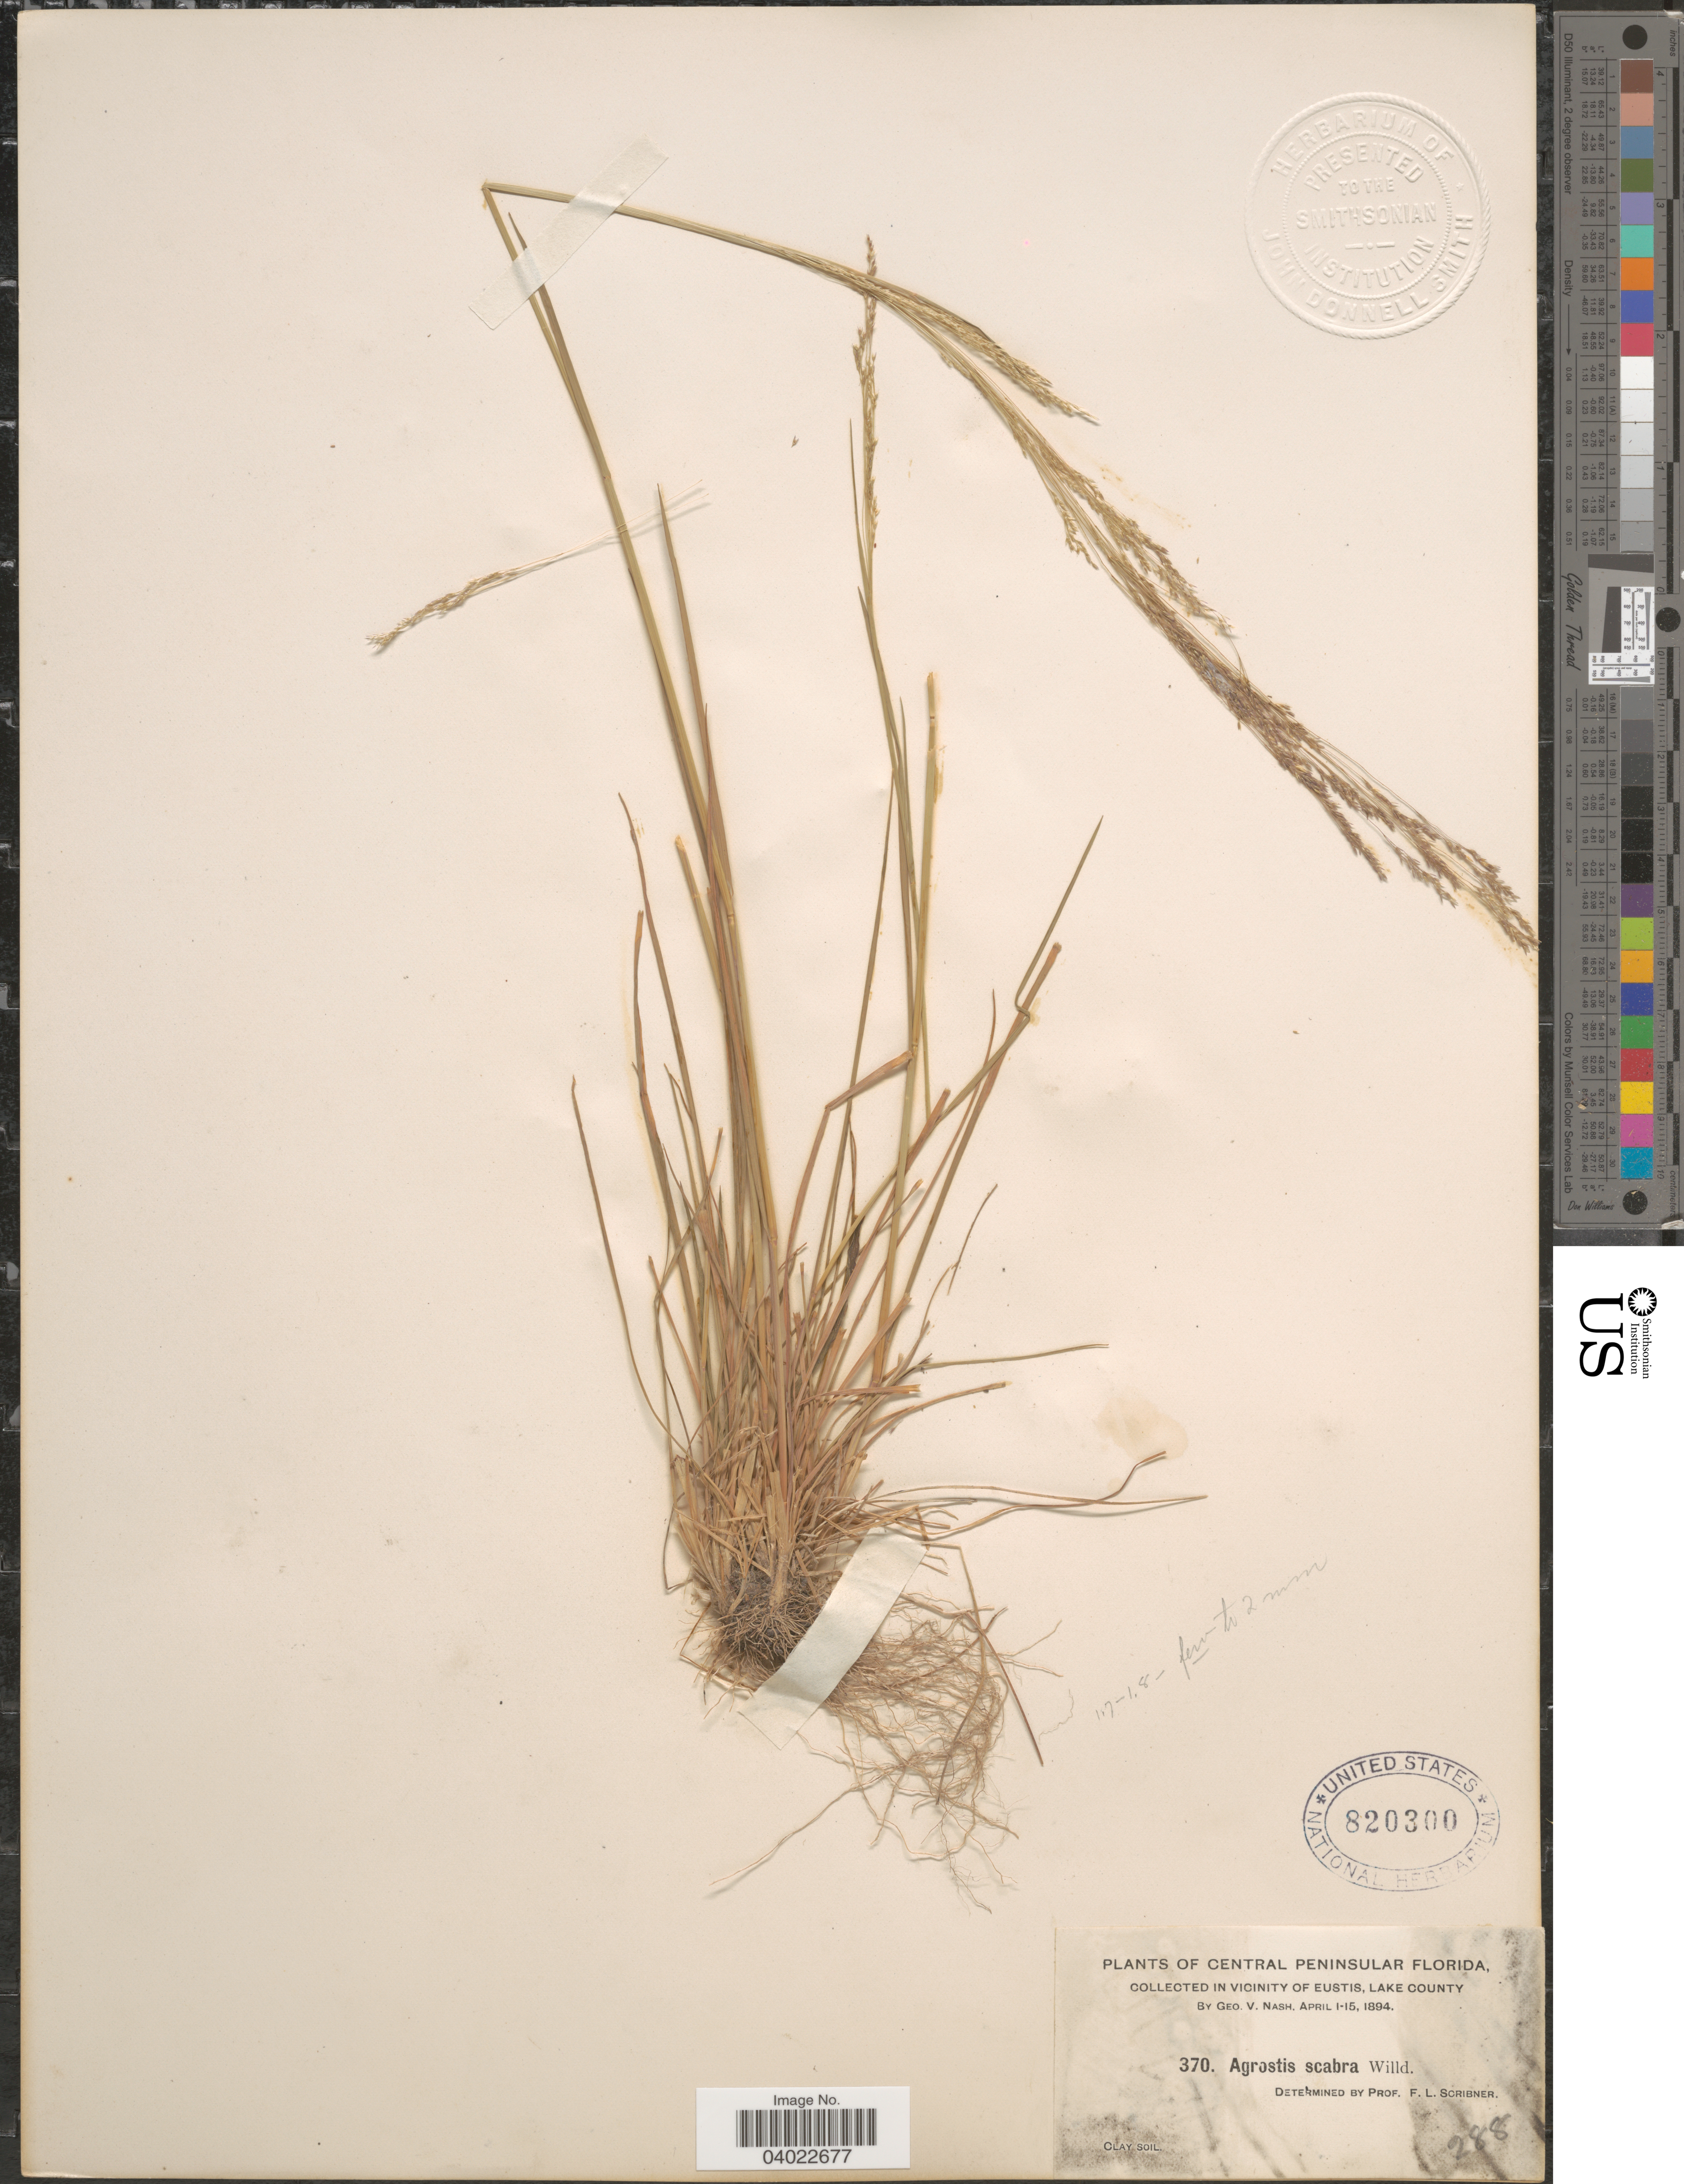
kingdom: Plantae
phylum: Tracheophyta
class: Liliopsida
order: Poales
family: Poaceae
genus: Agrostis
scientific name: Agrostis scabra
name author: Willd.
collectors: G. V. Nash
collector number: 370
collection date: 1894-04-01/1894-04-15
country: United States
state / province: Florida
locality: Central Peninsular Florida. In vicinity of Eustis, Lake County.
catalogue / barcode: US 820300